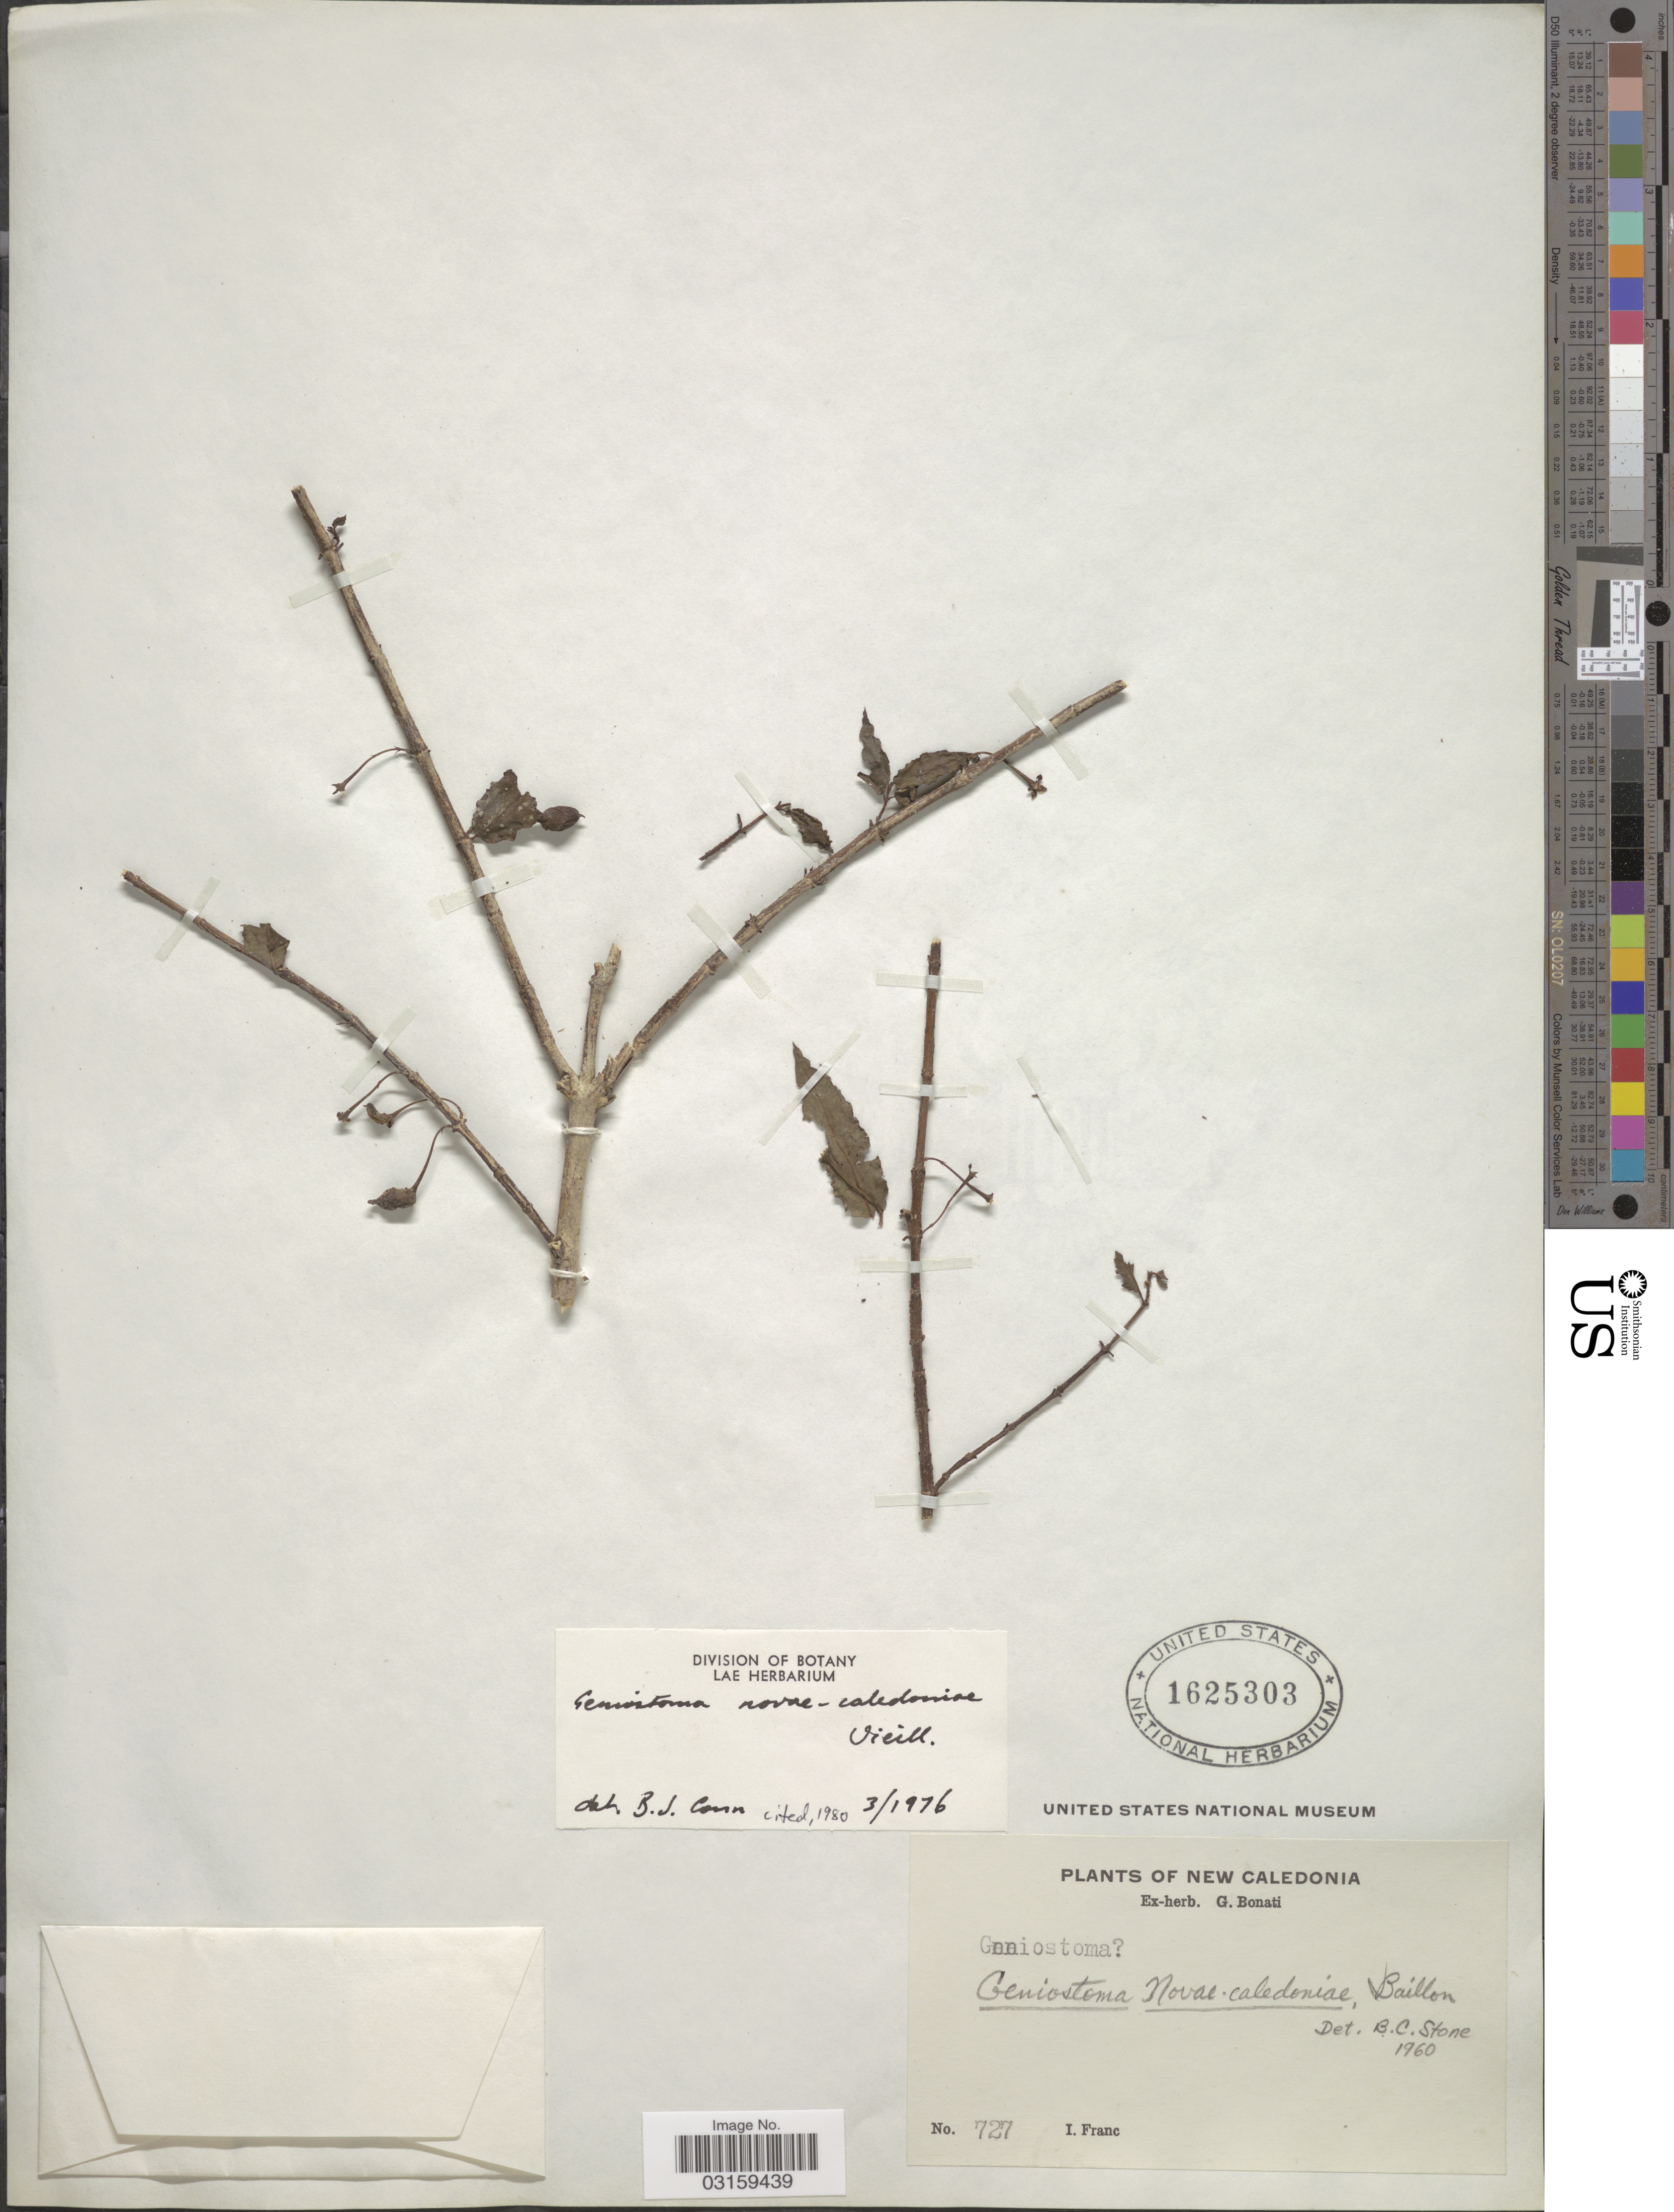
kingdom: Plantae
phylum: Tracheophyta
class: Magnoliopsida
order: Gentianales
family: Loganiaceae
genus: Geniostoma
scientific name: Geniostoma novae-caledoniae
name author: Vieill. ex Baill.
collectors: I. Franc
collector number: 727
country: New Caledonia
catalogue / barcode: US 1625303